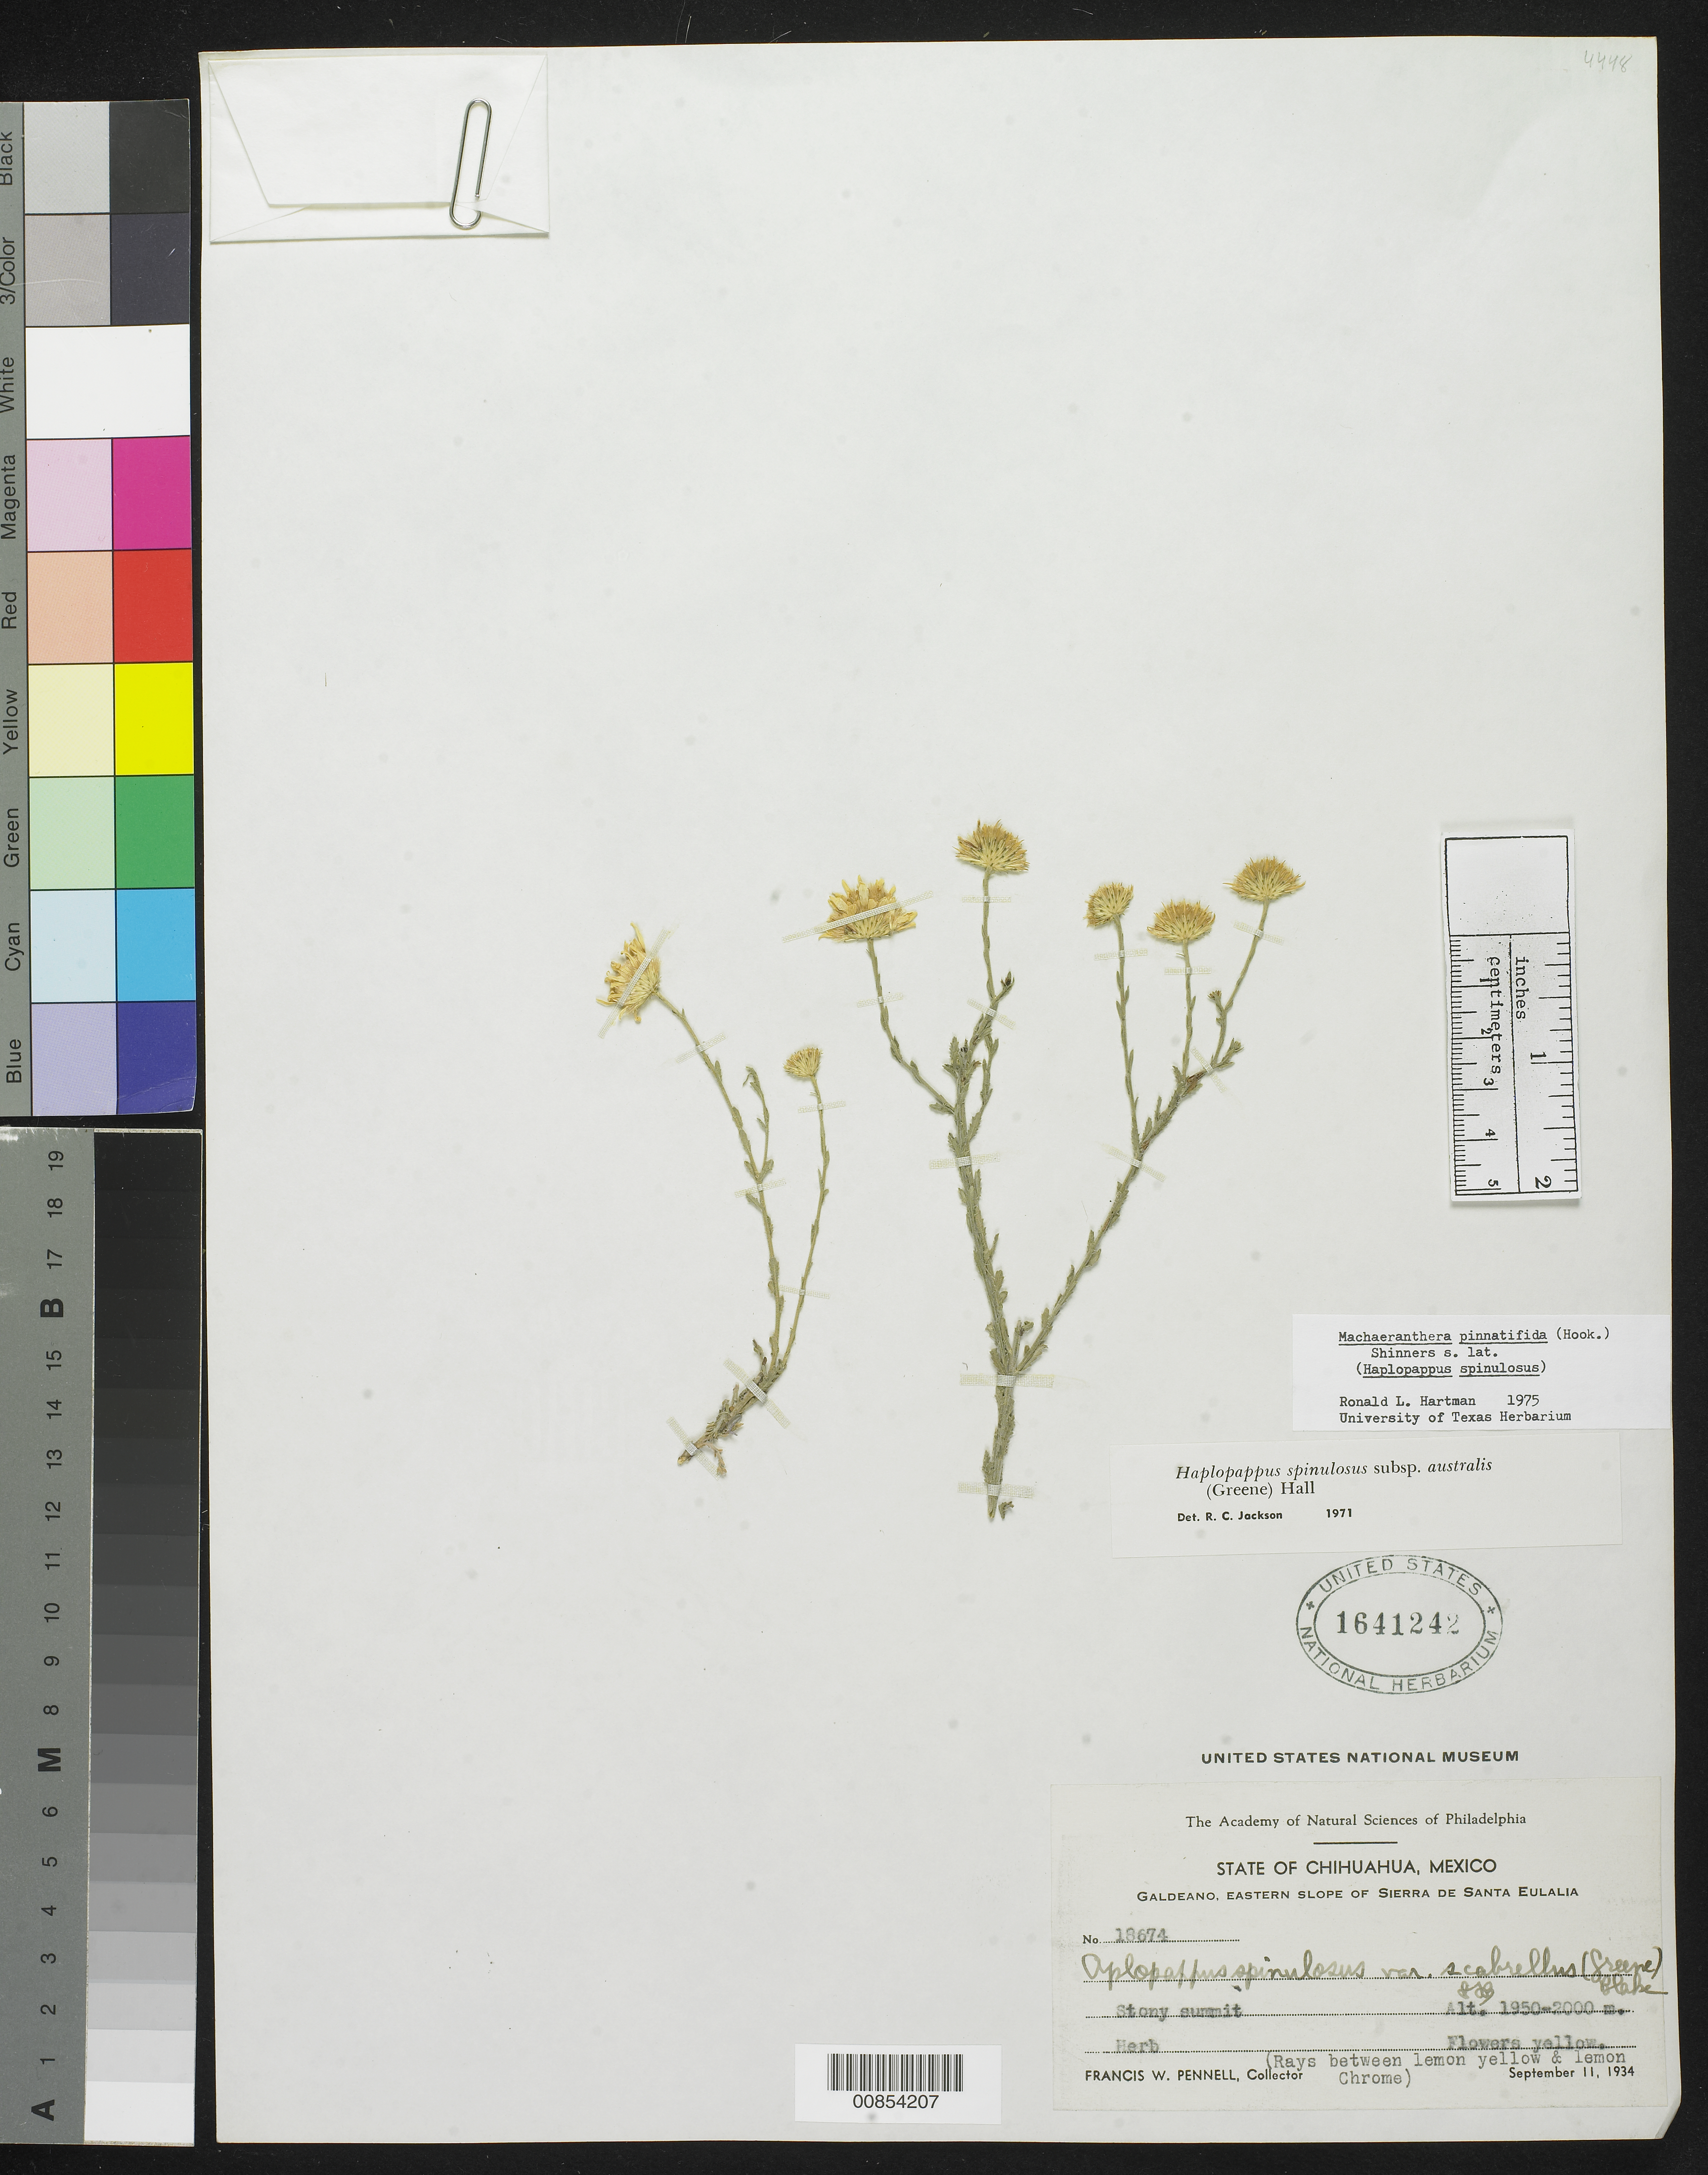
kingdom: Plantae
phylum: Tracheophyta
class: Magnoliopsida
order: Asterales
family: Asteraceae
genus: Machaeranthera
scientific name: Machaeranthera pinnatifida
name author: (Hook.) Shinners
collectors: F. W. Pennell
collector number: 18674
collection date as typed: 11 Sep 1934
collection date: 1934-09-11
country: Mexico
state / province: Chihuahua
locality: Galdeano, eastern slope of Sierra de Eulalia.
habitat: Stony summit.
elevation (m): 2000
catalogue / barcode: US 1641242